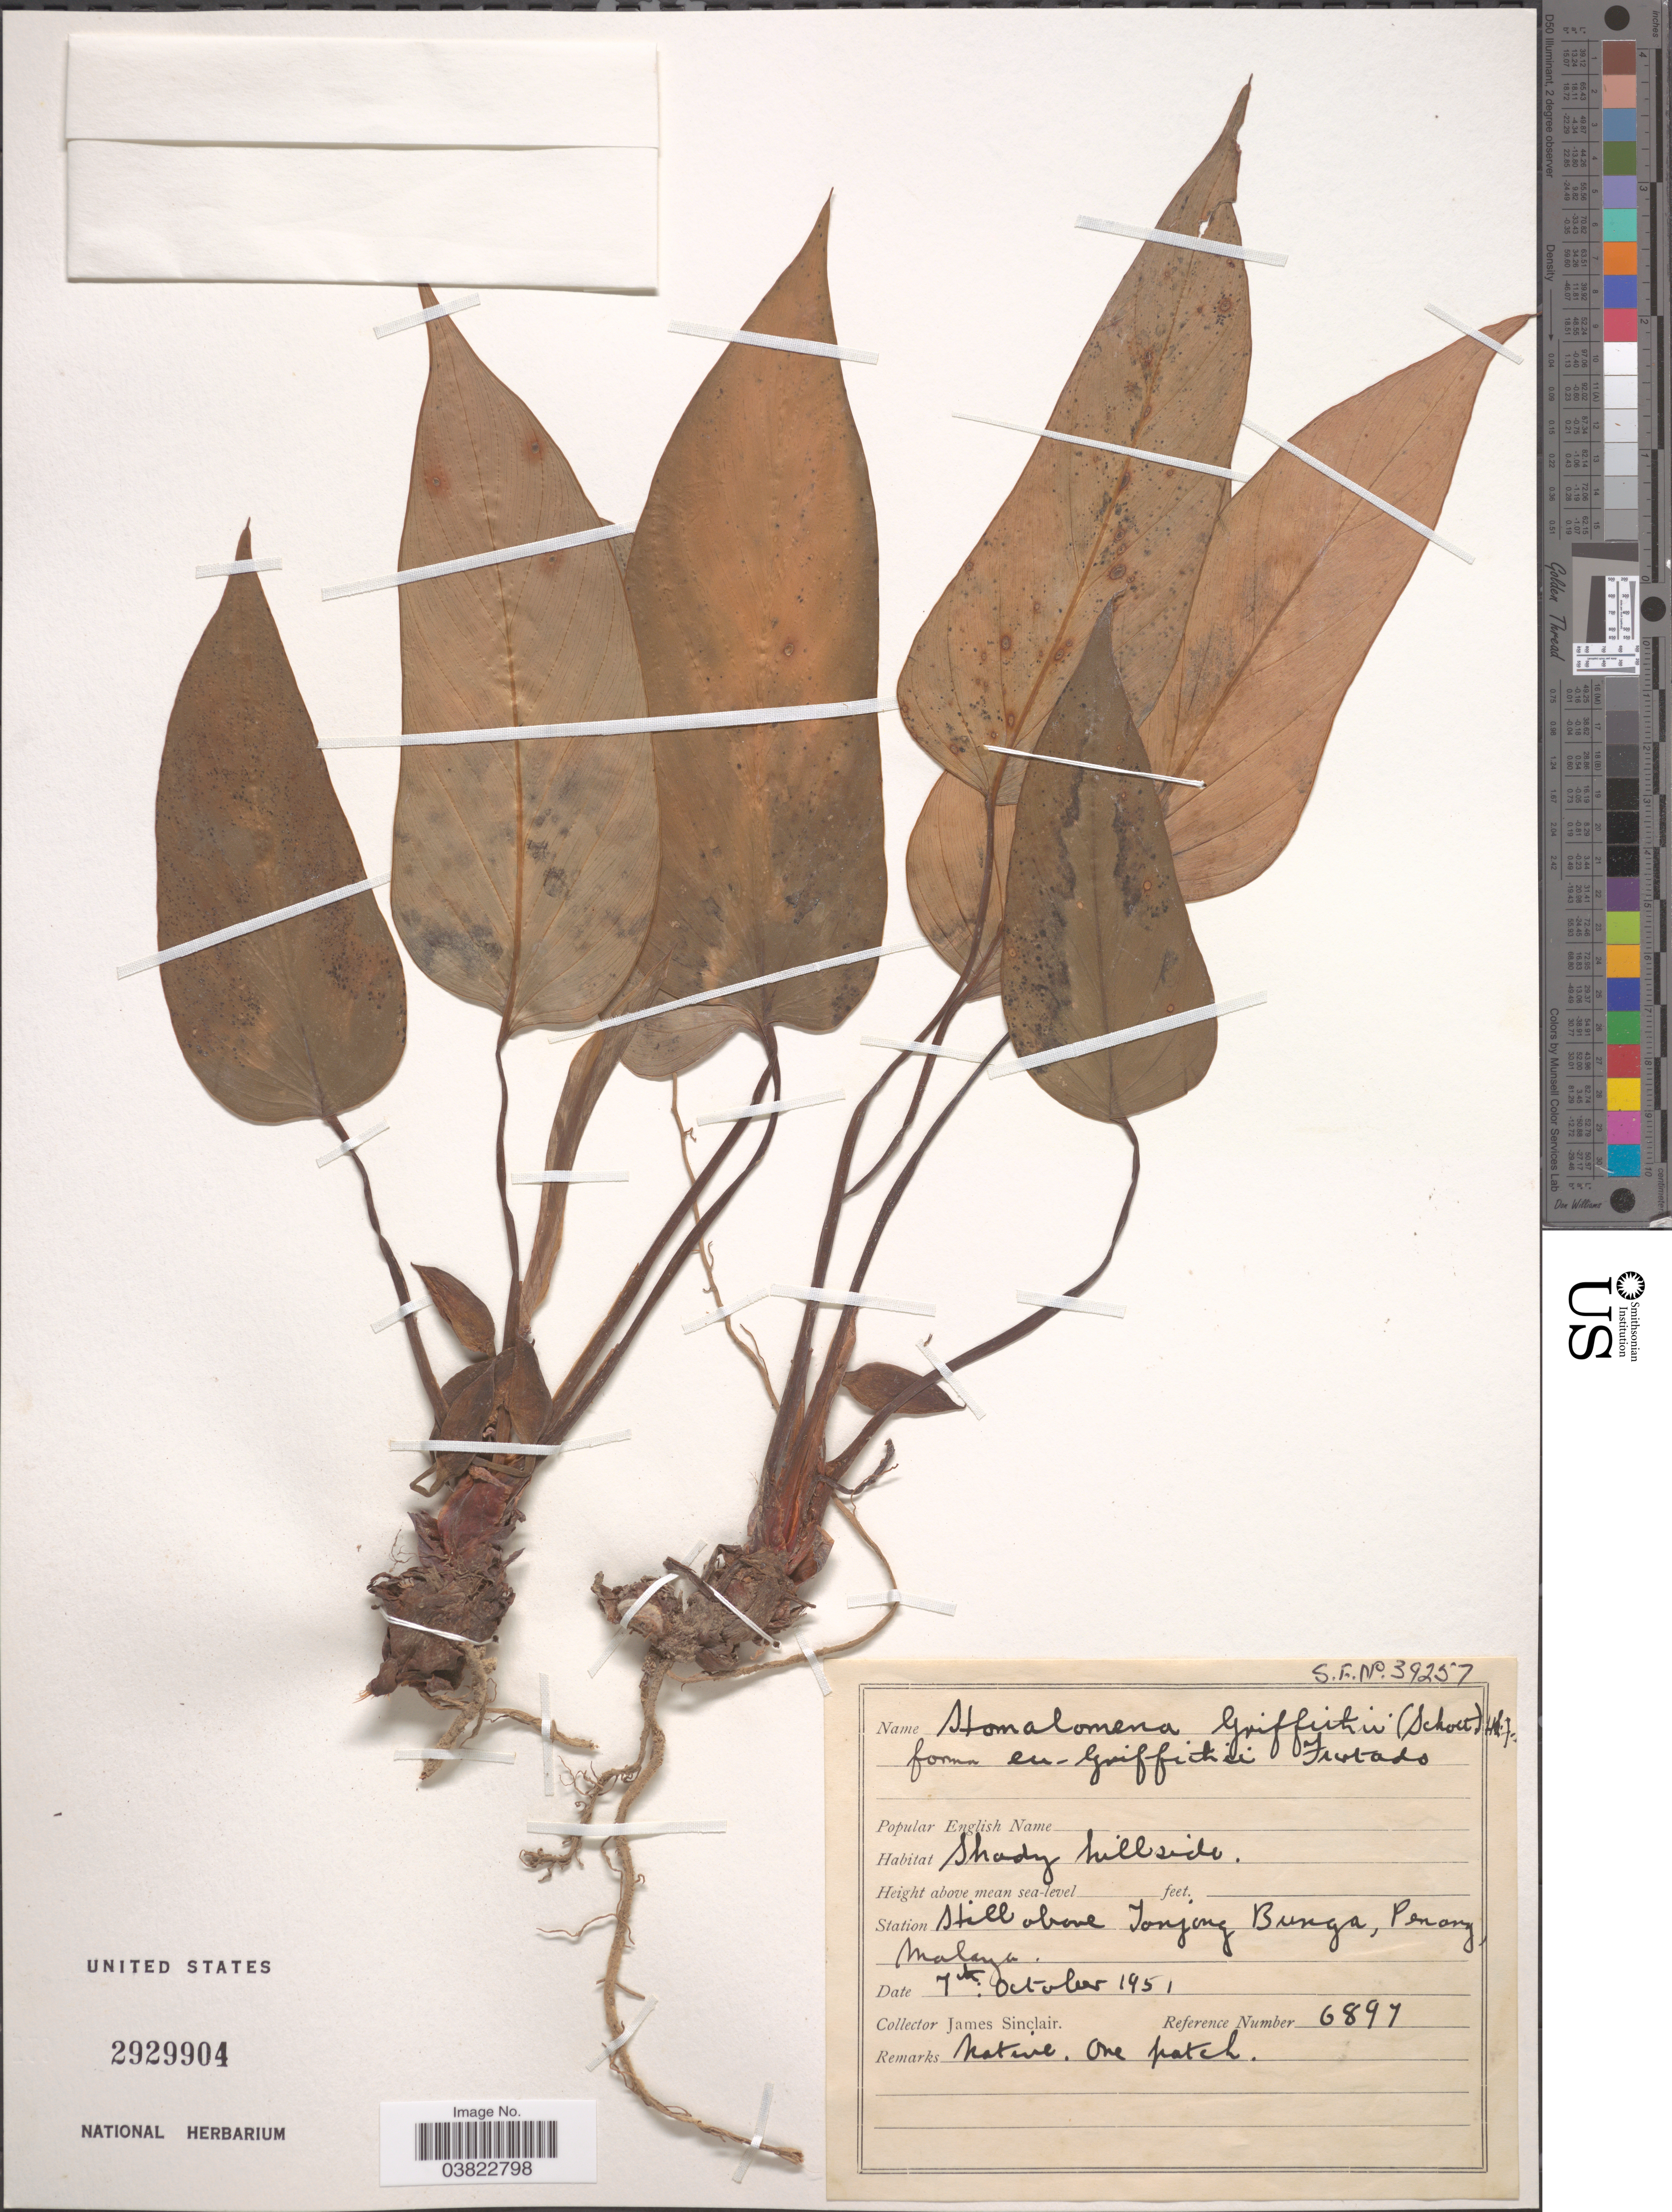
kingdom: Plantae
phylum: Tracheophyta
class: Liliopsida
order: Alismatales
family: Araceae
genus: Homalomena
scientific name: Homalomena griffithii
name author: (Schott) Hook. f.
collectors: J. Sinclair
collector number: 6897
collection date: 1951-10-07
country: Malaysia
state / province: Pinang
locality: Station Hill above Tanjong Bunga, Penang, Malaya.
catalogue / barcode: US 2929904